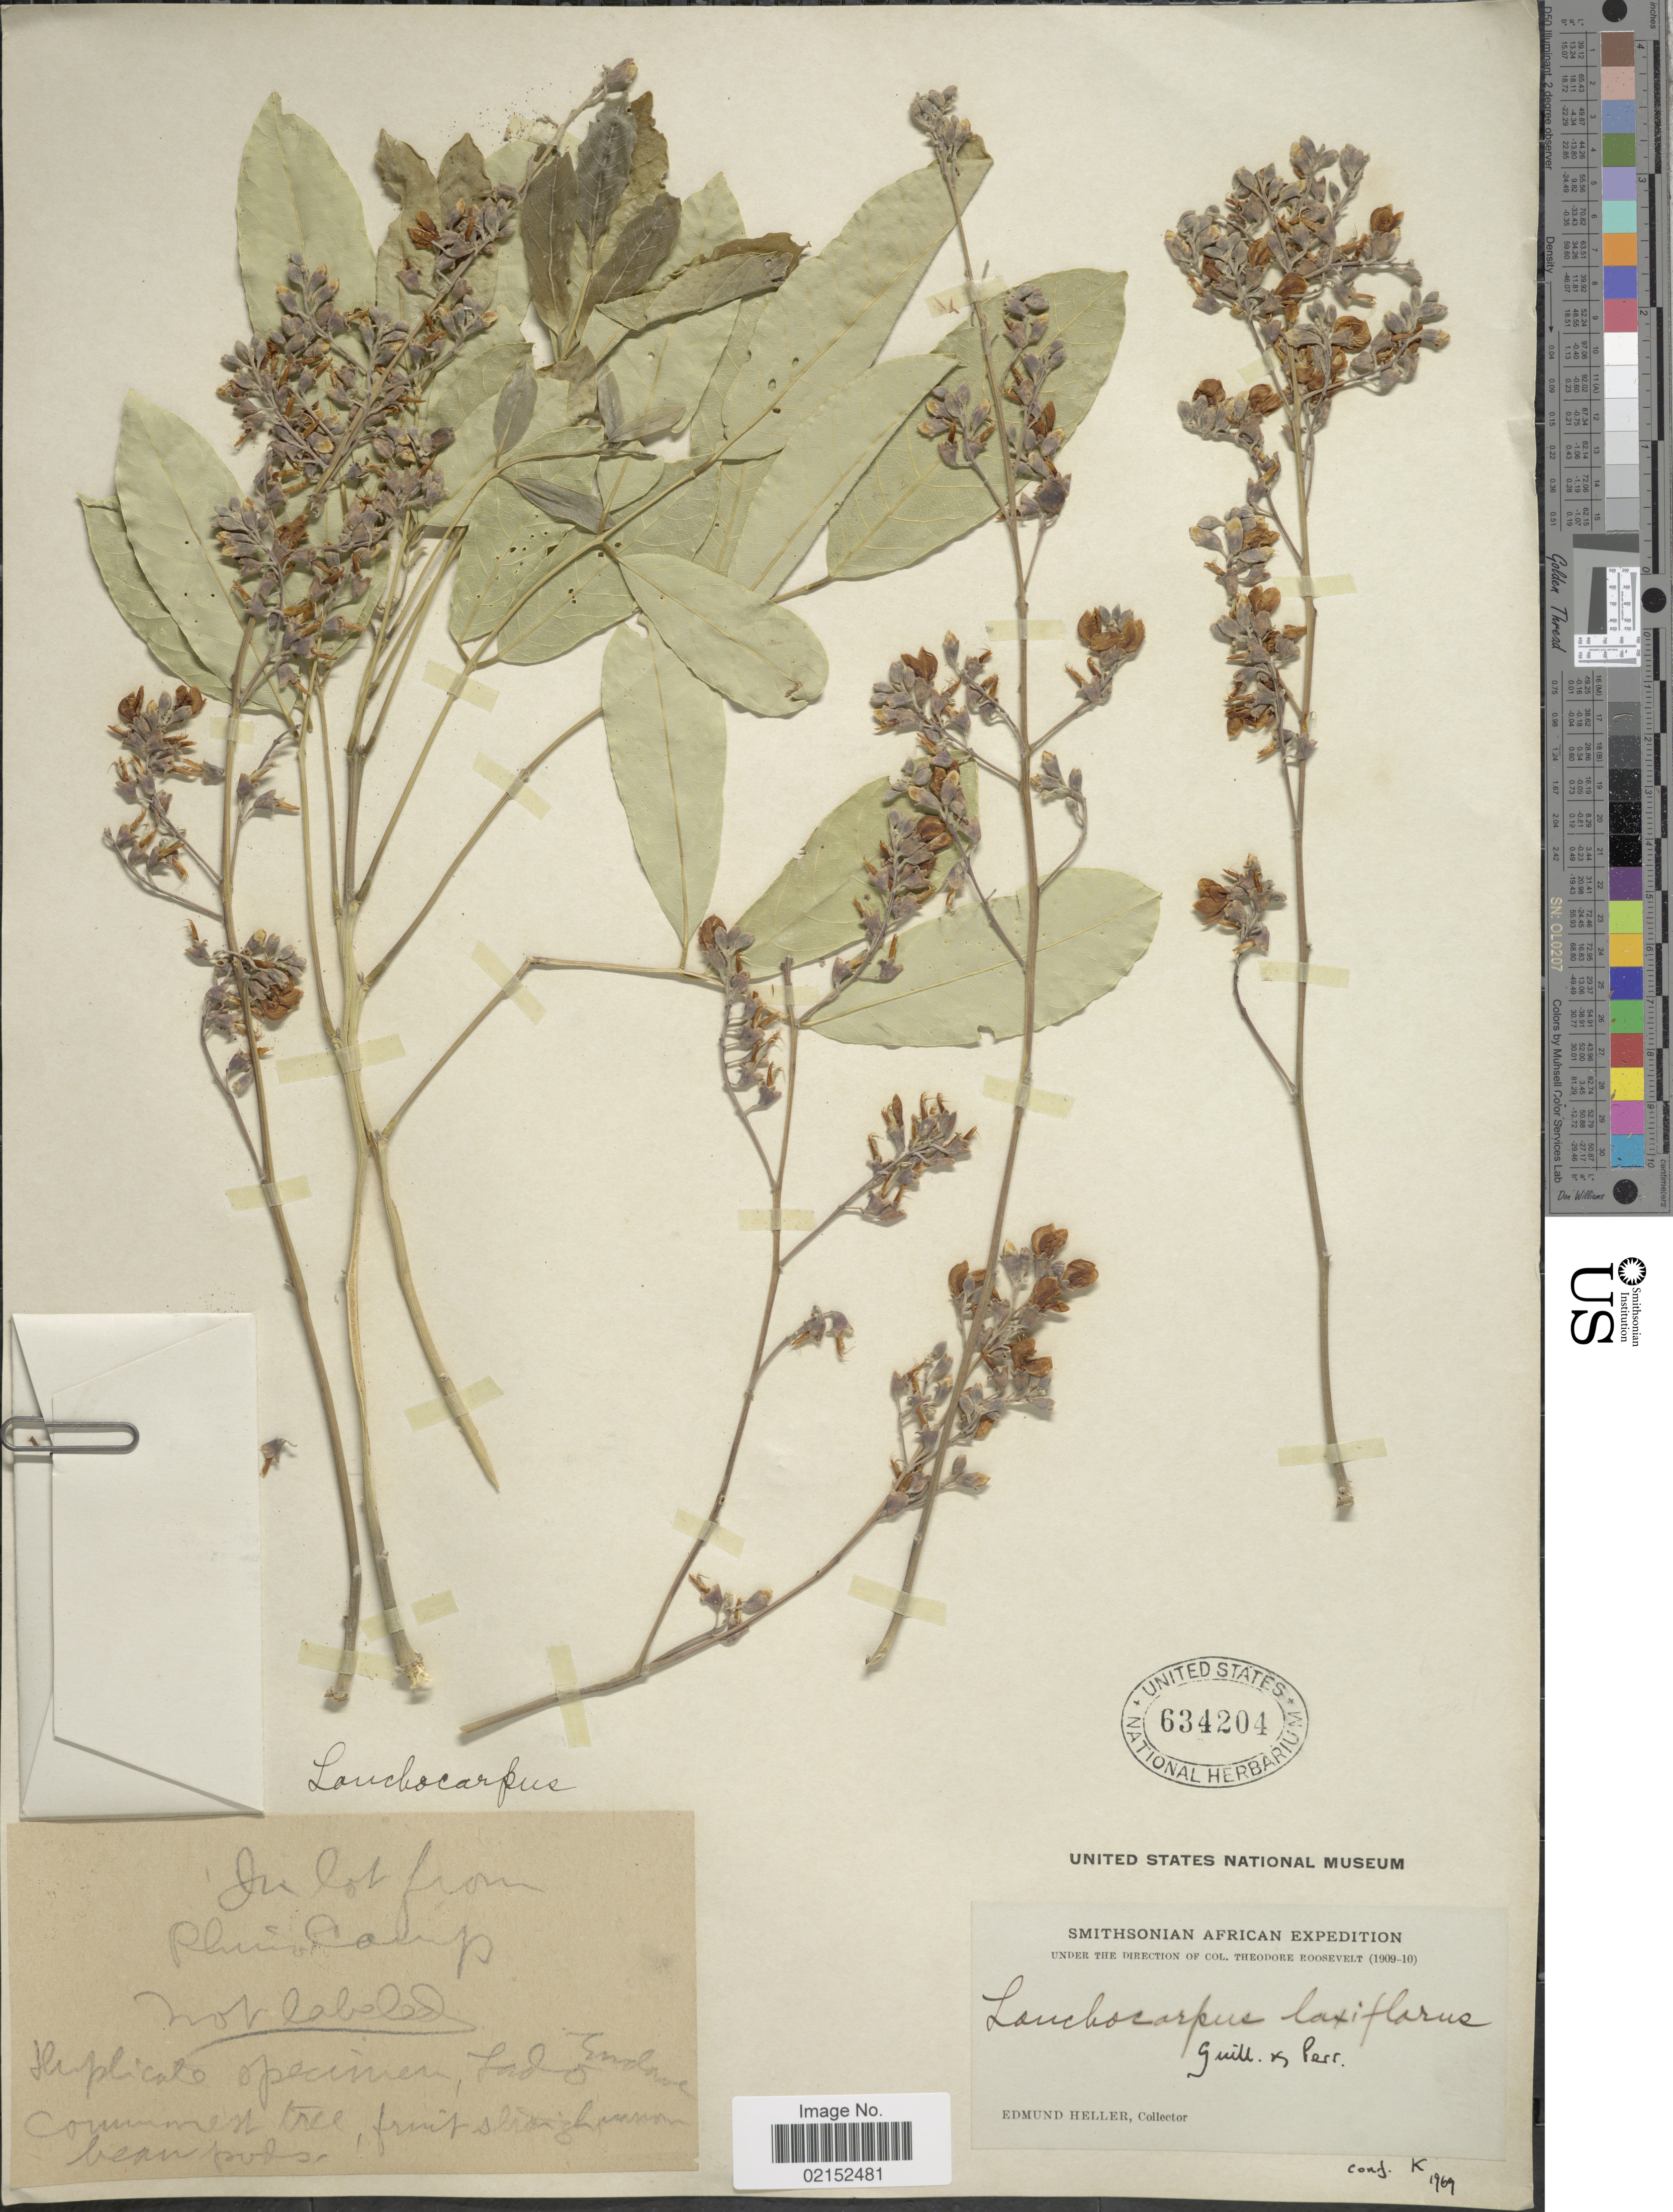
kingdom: Plantae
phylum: Tracheophyta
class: Magnoliopsida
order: Fabales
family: Fabaceae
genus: Lonchocarpus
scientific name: Lonchocarpus laxiflorus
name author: Guill. & Perr.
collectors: E. Heller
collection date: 1909/1910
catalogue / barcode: US 634204